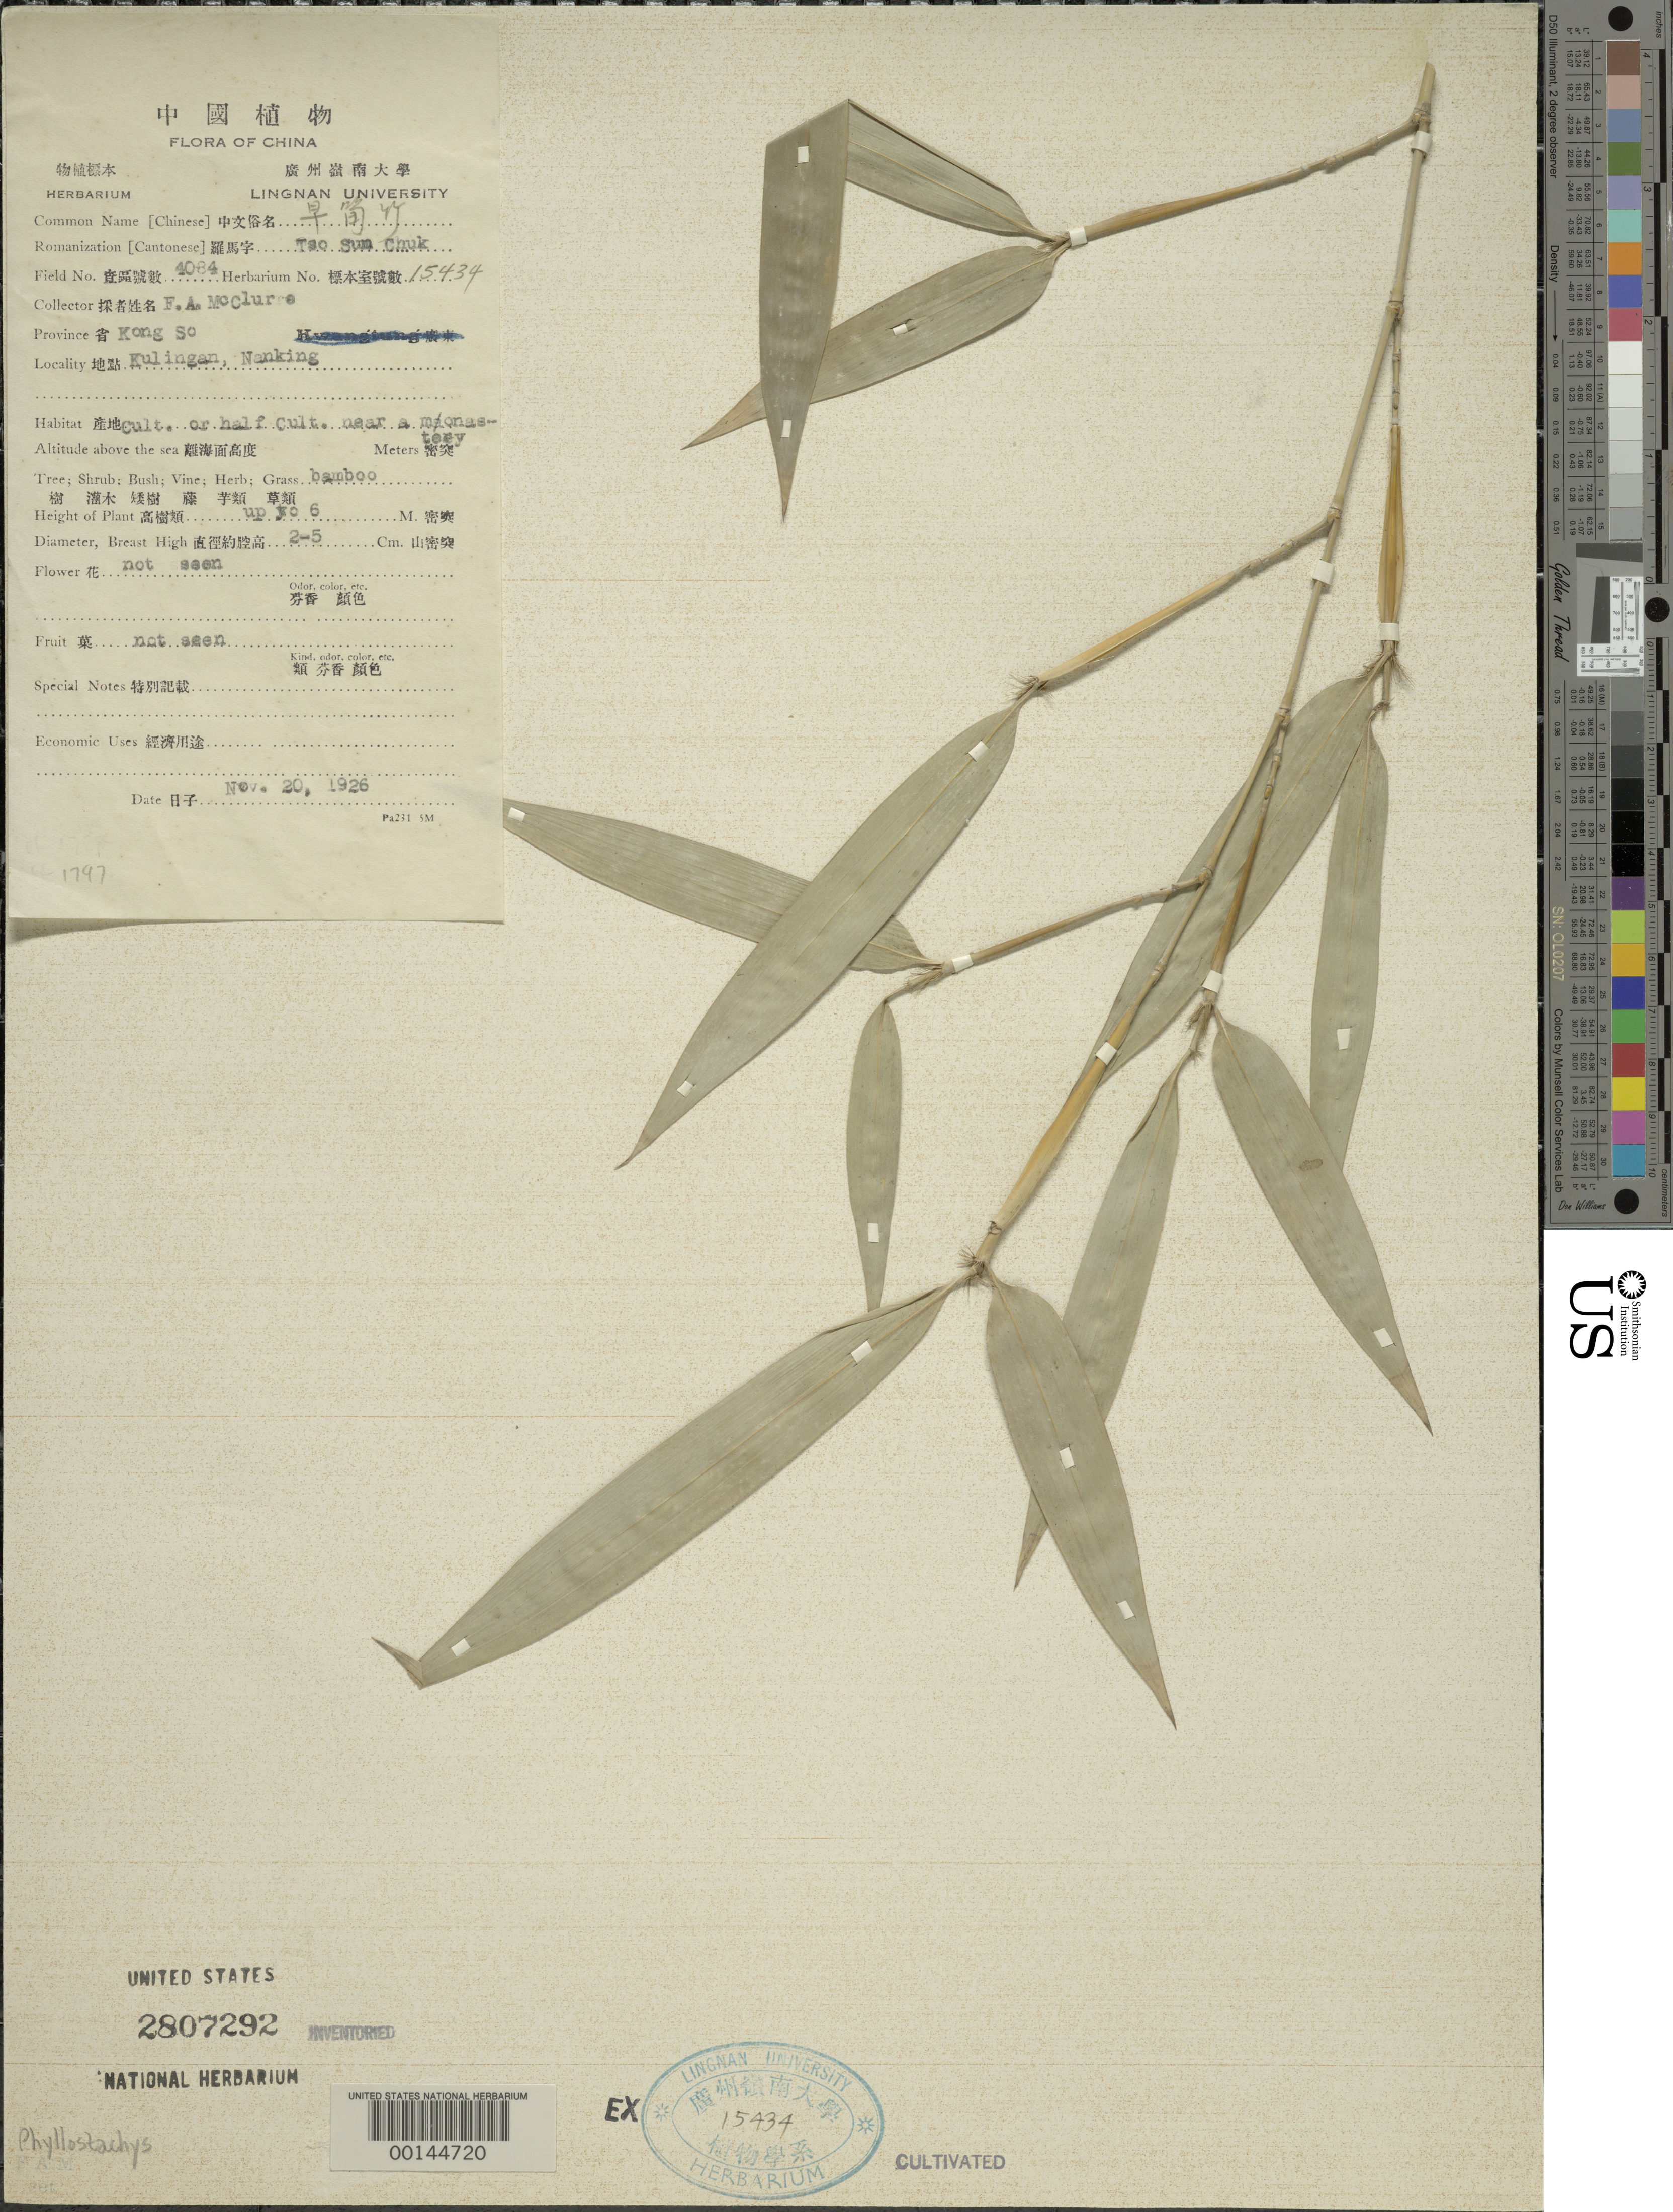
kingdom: Plantae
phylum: Tracheophyta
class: Liliopsida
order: Poales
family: Poaceae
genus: Phyllostachys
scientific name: Phyllostachys sp.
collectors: F. A. McClure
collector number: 4084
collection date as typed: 20 Nov 1926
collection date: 1926-11-20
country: China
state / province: Jiangsu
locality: Kulingan, nanking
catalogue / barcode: US 2807292